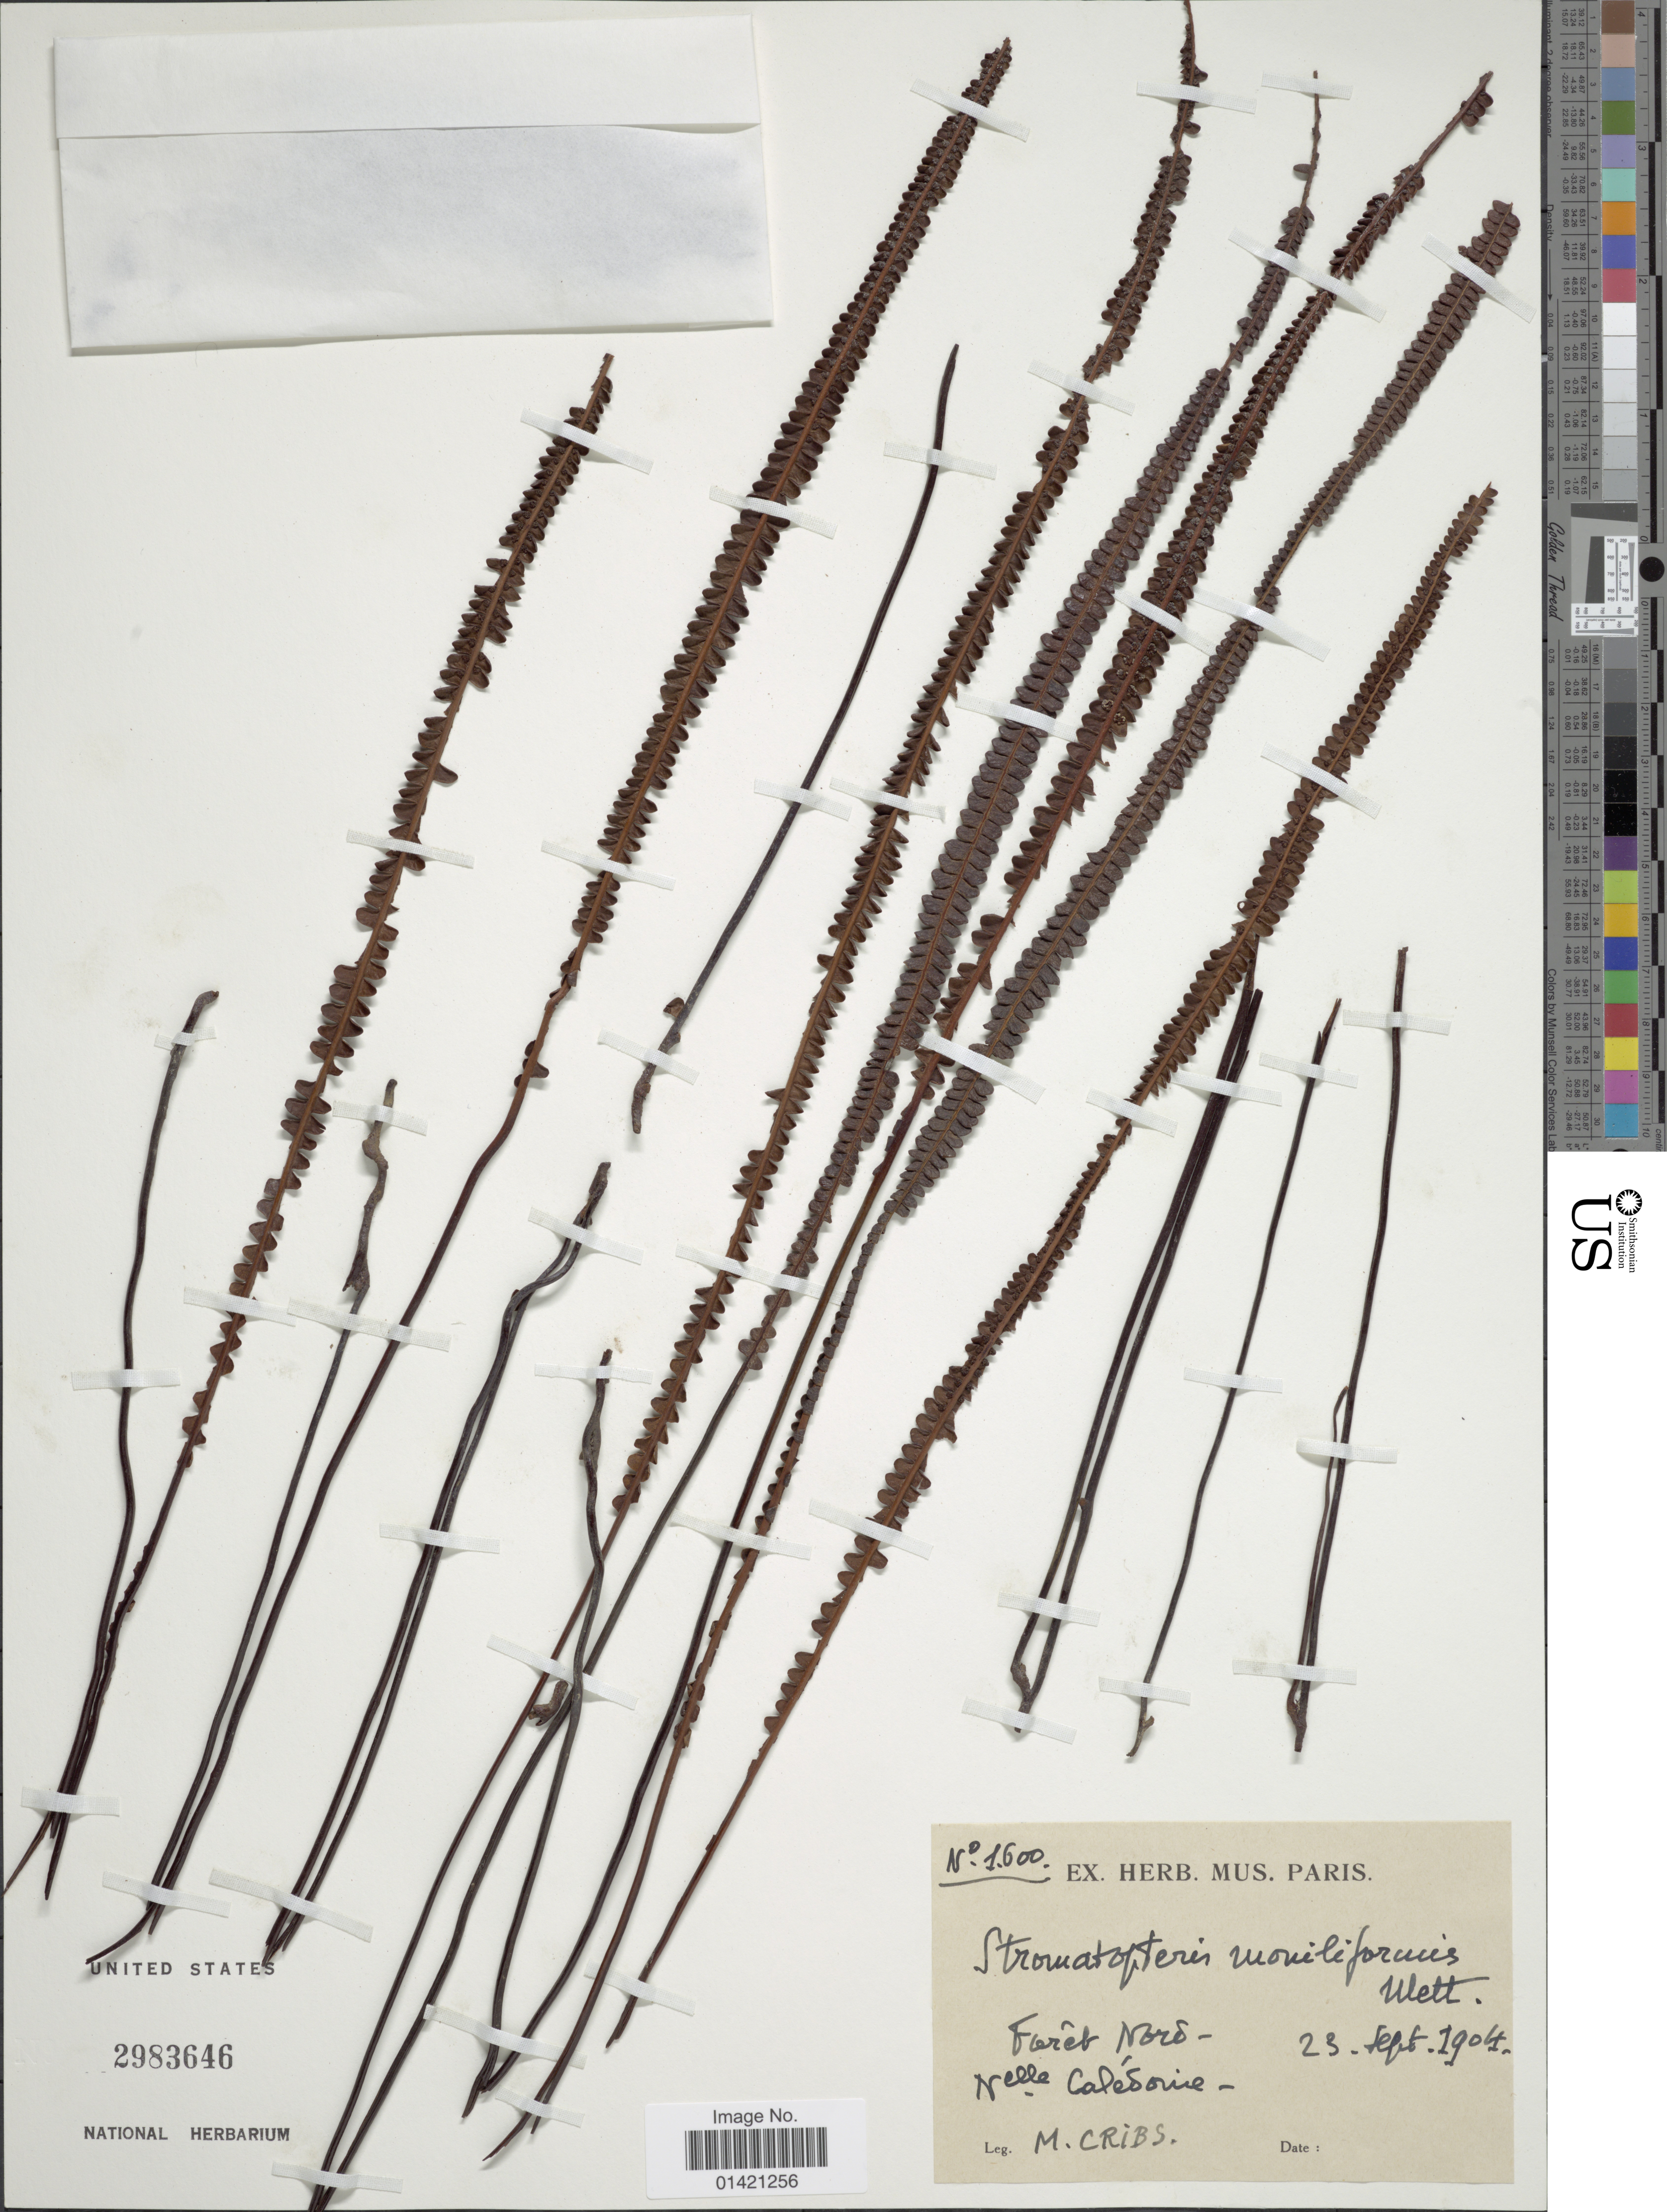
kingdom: Plantae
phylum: Tracheophyta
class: Polypodiopsida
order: Gleicheniales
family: Gleicheniaceae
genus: Stromatopteris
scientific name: Stromatopteris moniliformis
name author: Mett.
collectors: M. Críbs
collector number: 1600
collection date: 1904-09-23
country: New Caledonia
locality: Foret Nord. [interpreted]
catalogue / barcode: US 2983646